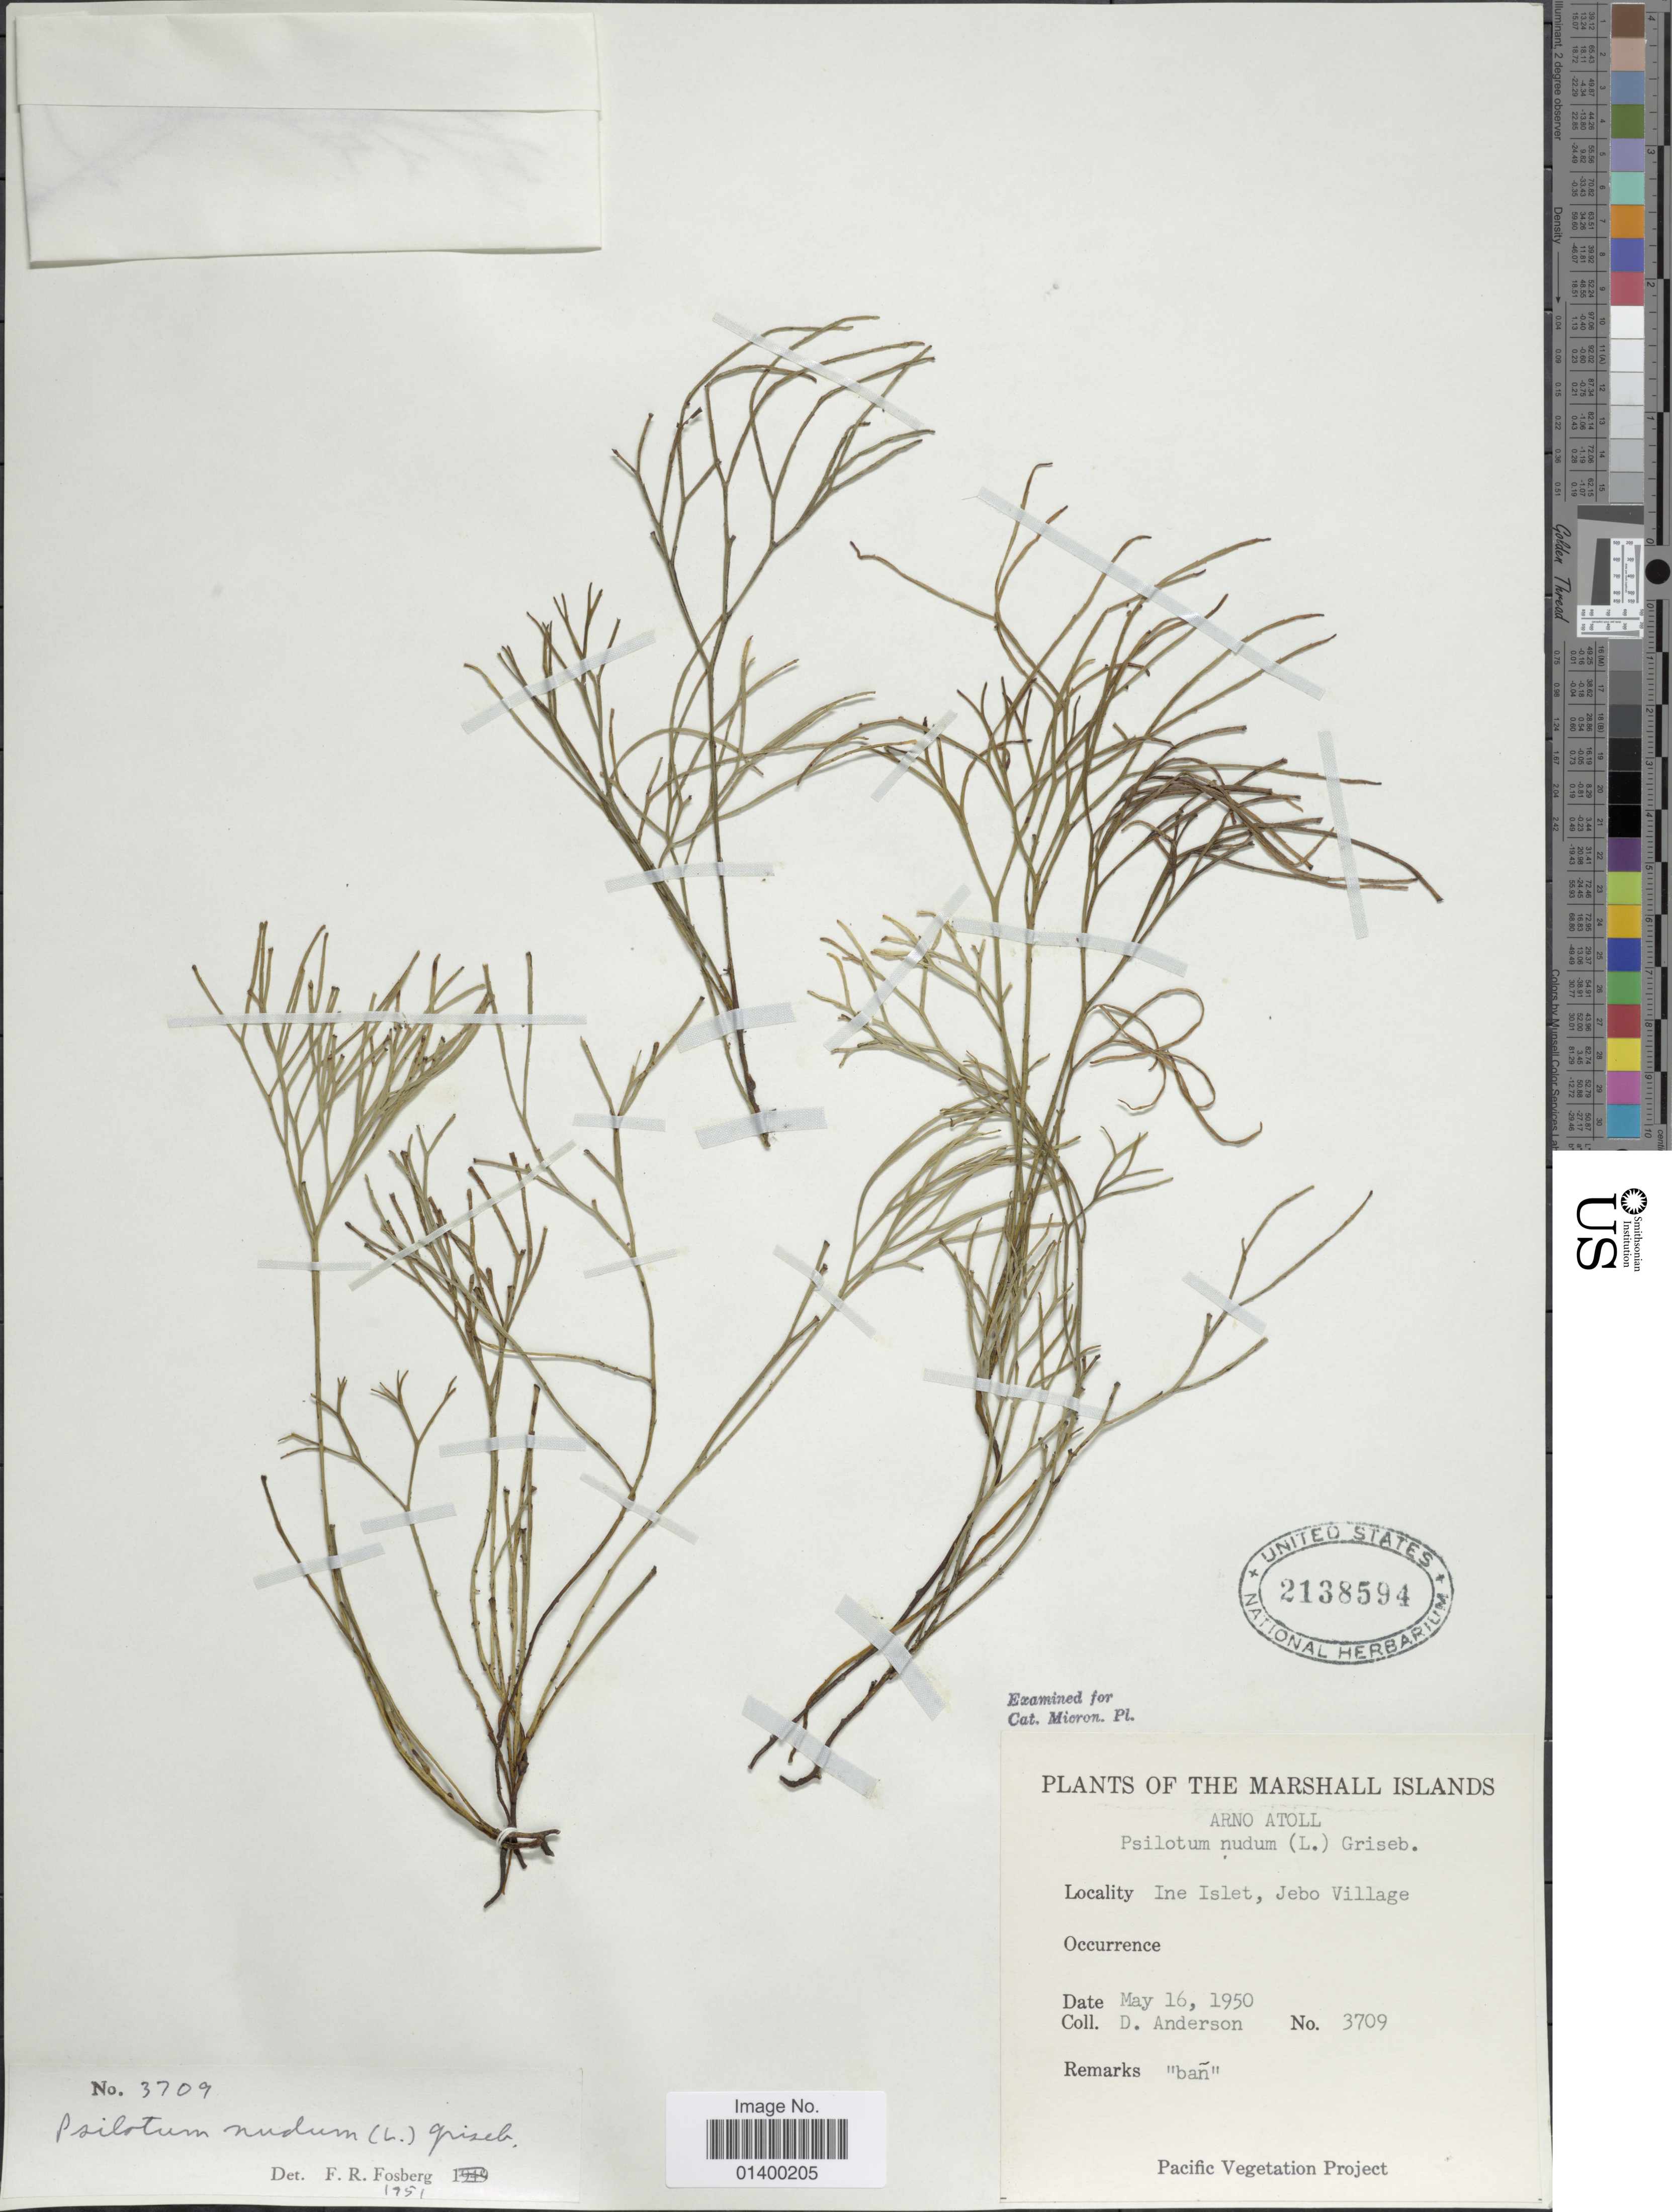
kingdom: Plantae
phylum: Tracheophyta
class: Polypodiopsida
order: Psilotales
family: Psilotaceae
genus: Psilotum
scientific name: Psilotum nudum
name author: (L.) P. Beauv.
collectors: D. Anderson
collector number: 3709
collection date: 1950-05-16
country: Marshall Islands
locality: Arno Atoll, Ine Islet, Jebo Village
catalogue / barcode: US 2138594